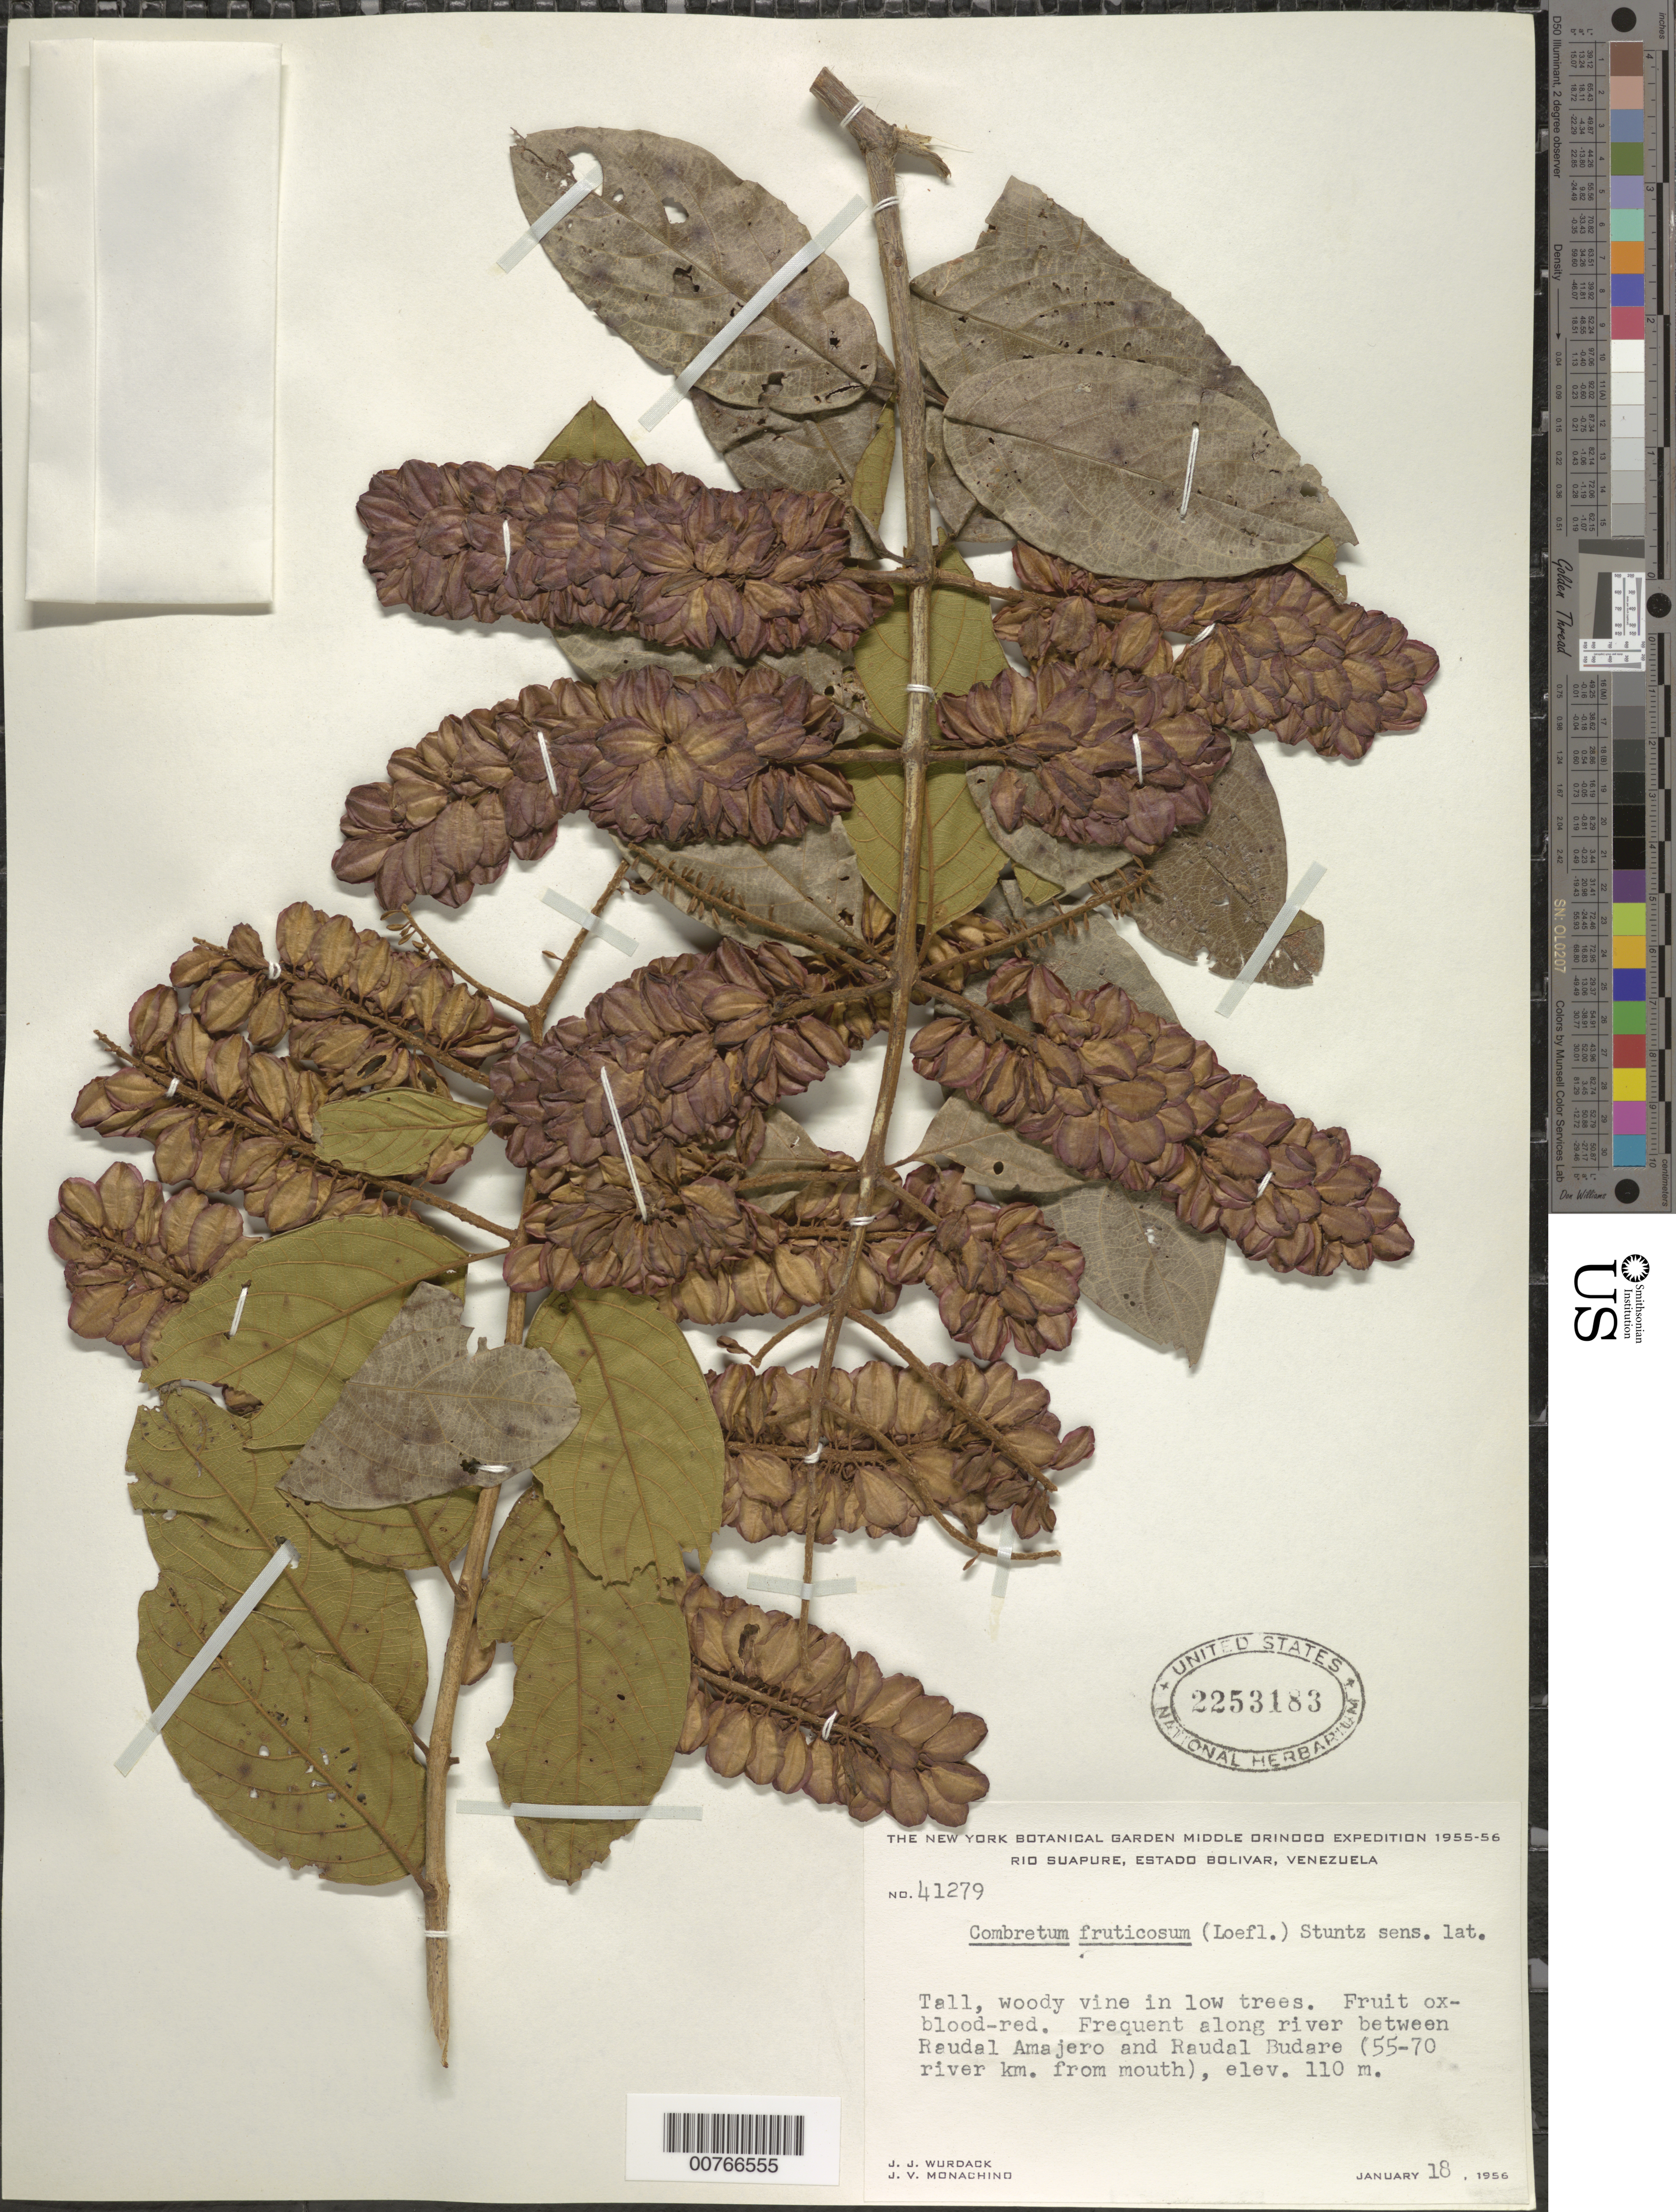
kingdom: Plantae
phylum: Tracheophyta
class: Magnoliopsida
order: Myrtales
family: Combretaceae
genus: Combretum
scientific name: Combretum fruticosum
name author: (Loefl.) Stuntz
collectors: J. J. Wurdack & J. V. Monachino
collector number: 41279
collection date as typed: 18-Jan-56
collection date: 1956-01-18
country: Venezuela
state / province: Bolívar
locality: Raudal Amajero and Raudal Budare, between (55 - 70 miles from mouth); Río Surapuare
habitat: Along river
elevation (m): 110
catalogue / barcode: US 2253183